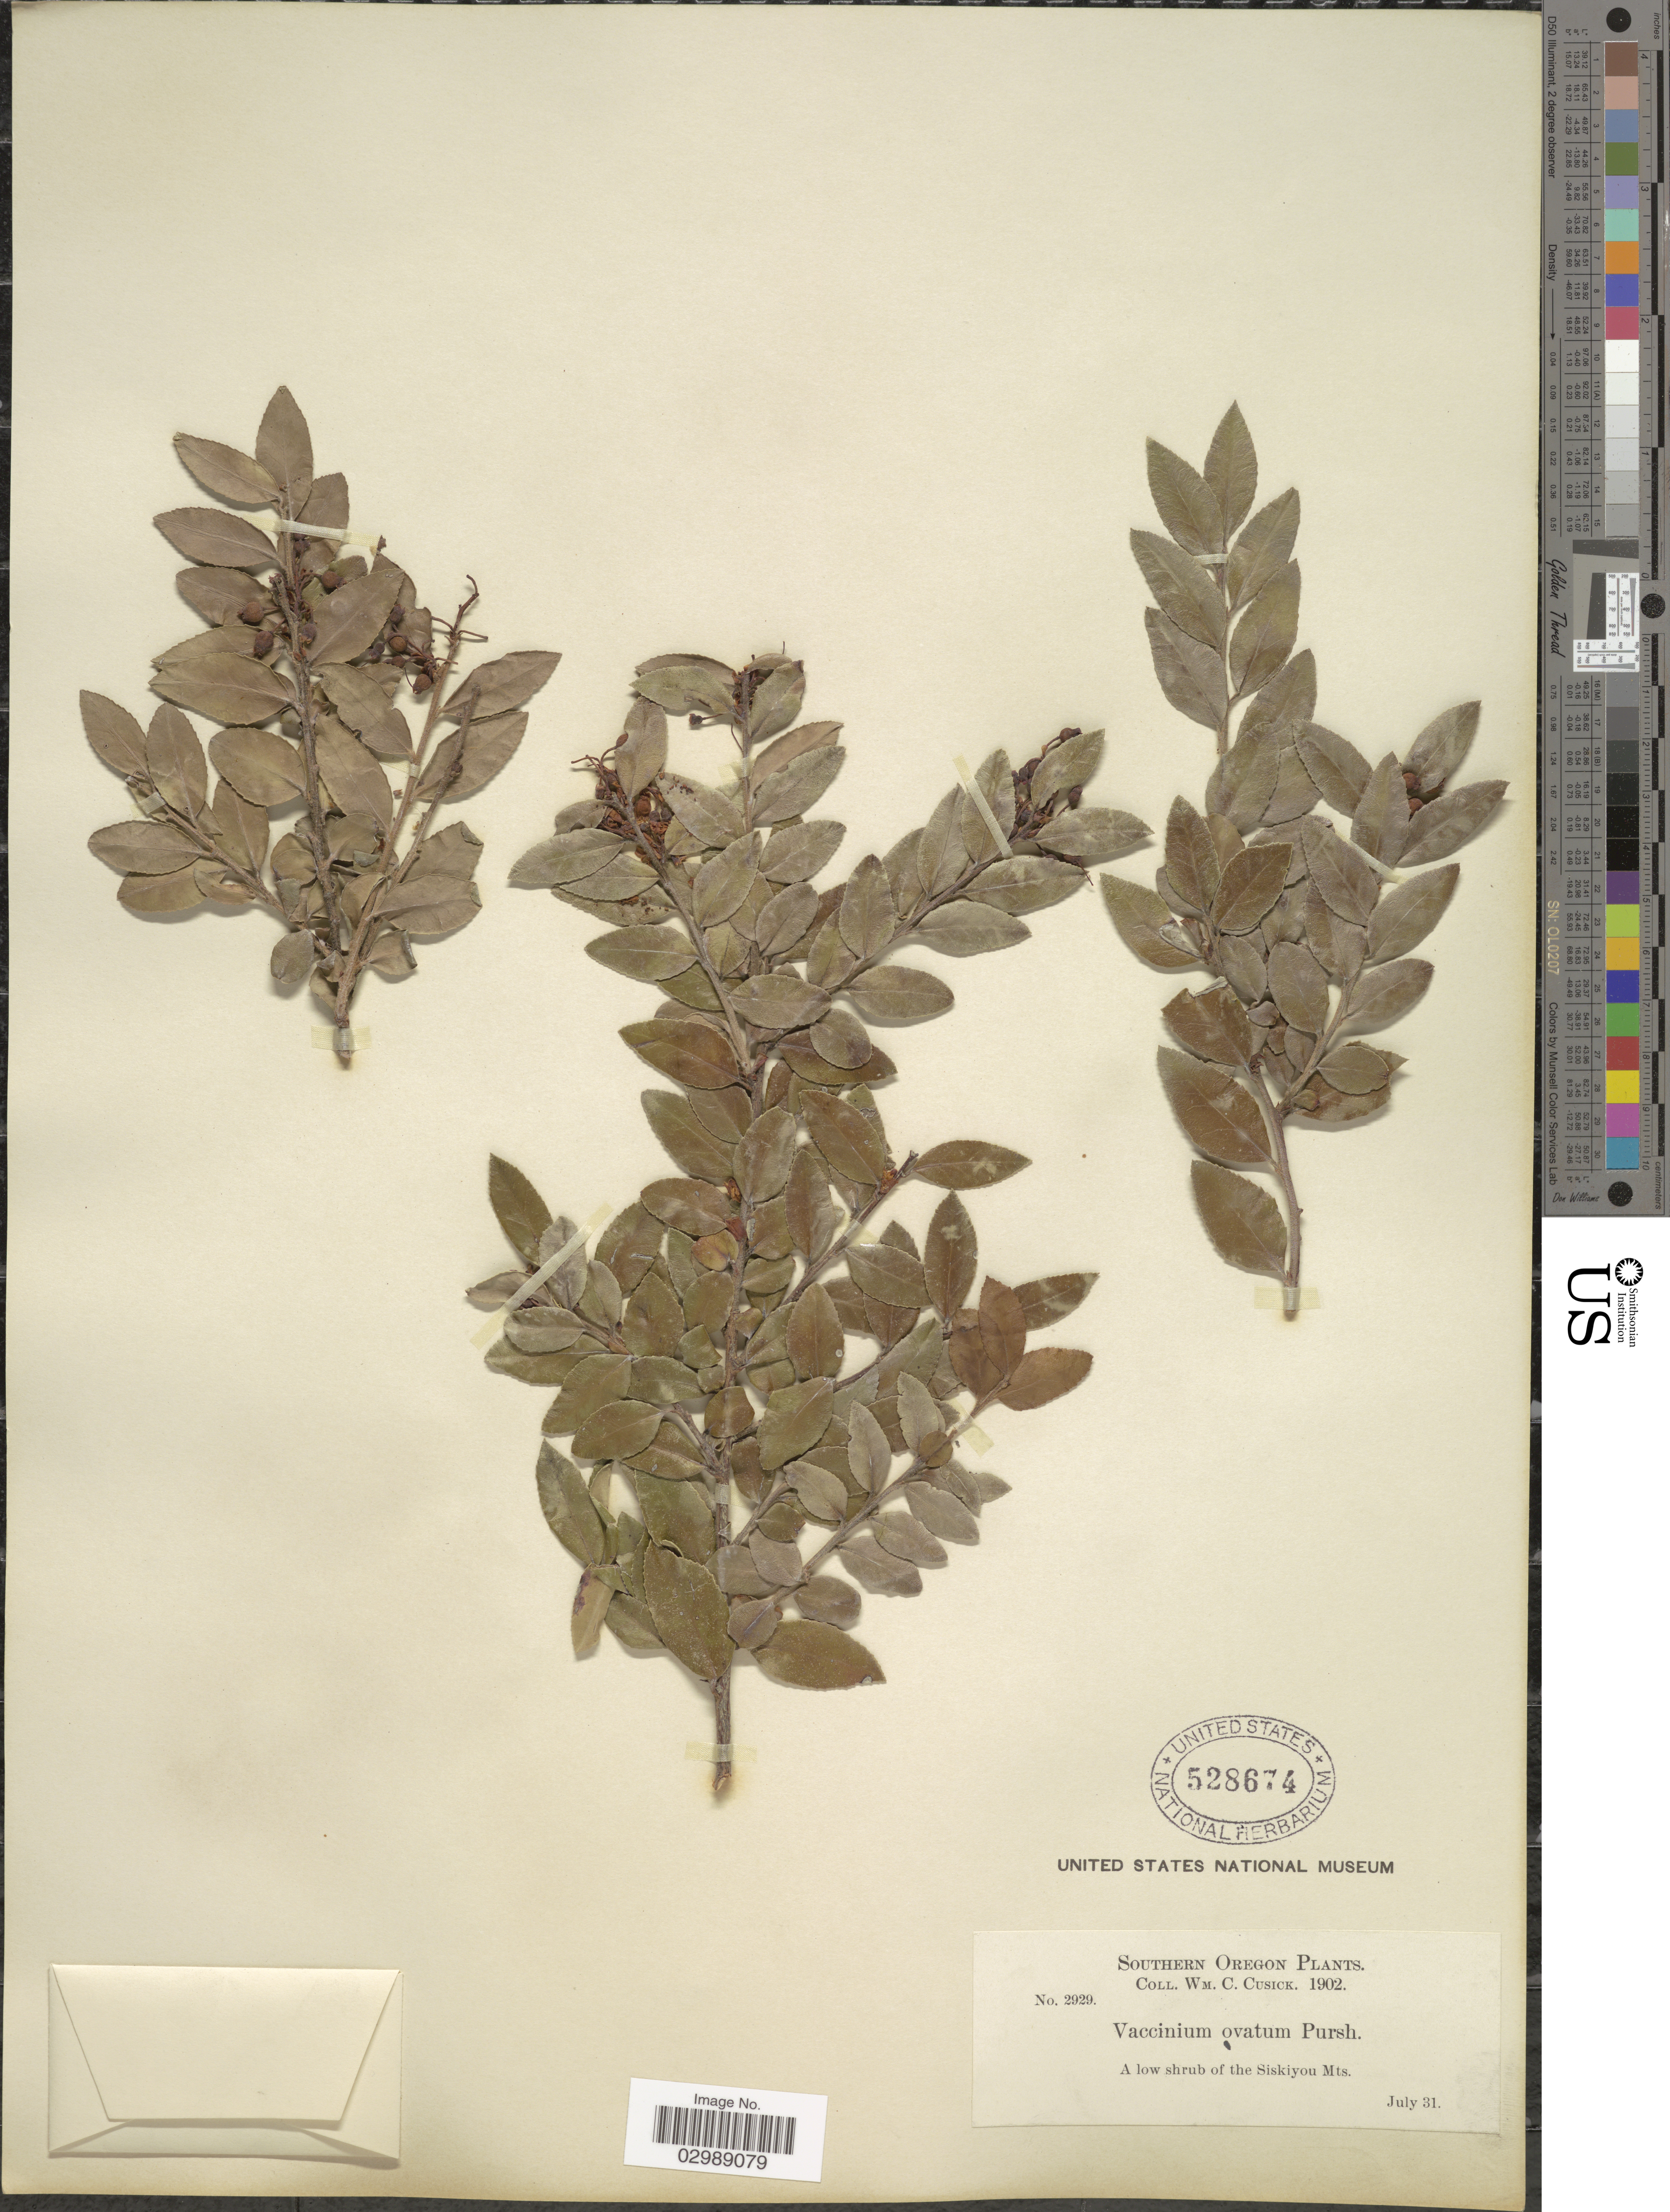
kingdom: Plantae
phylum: Tracheophyta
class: Magnoliopsida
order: Ericales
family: Ericaceae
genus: Vaccinium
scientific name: Vaccinium ovatum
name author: Pursh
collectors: W. C. Cusick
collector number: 2929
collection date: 1902-07-31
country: United States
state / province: Oregon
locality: Southern Oregon. A low shrub of the Siskiyou Mts.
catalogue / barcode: US 528674